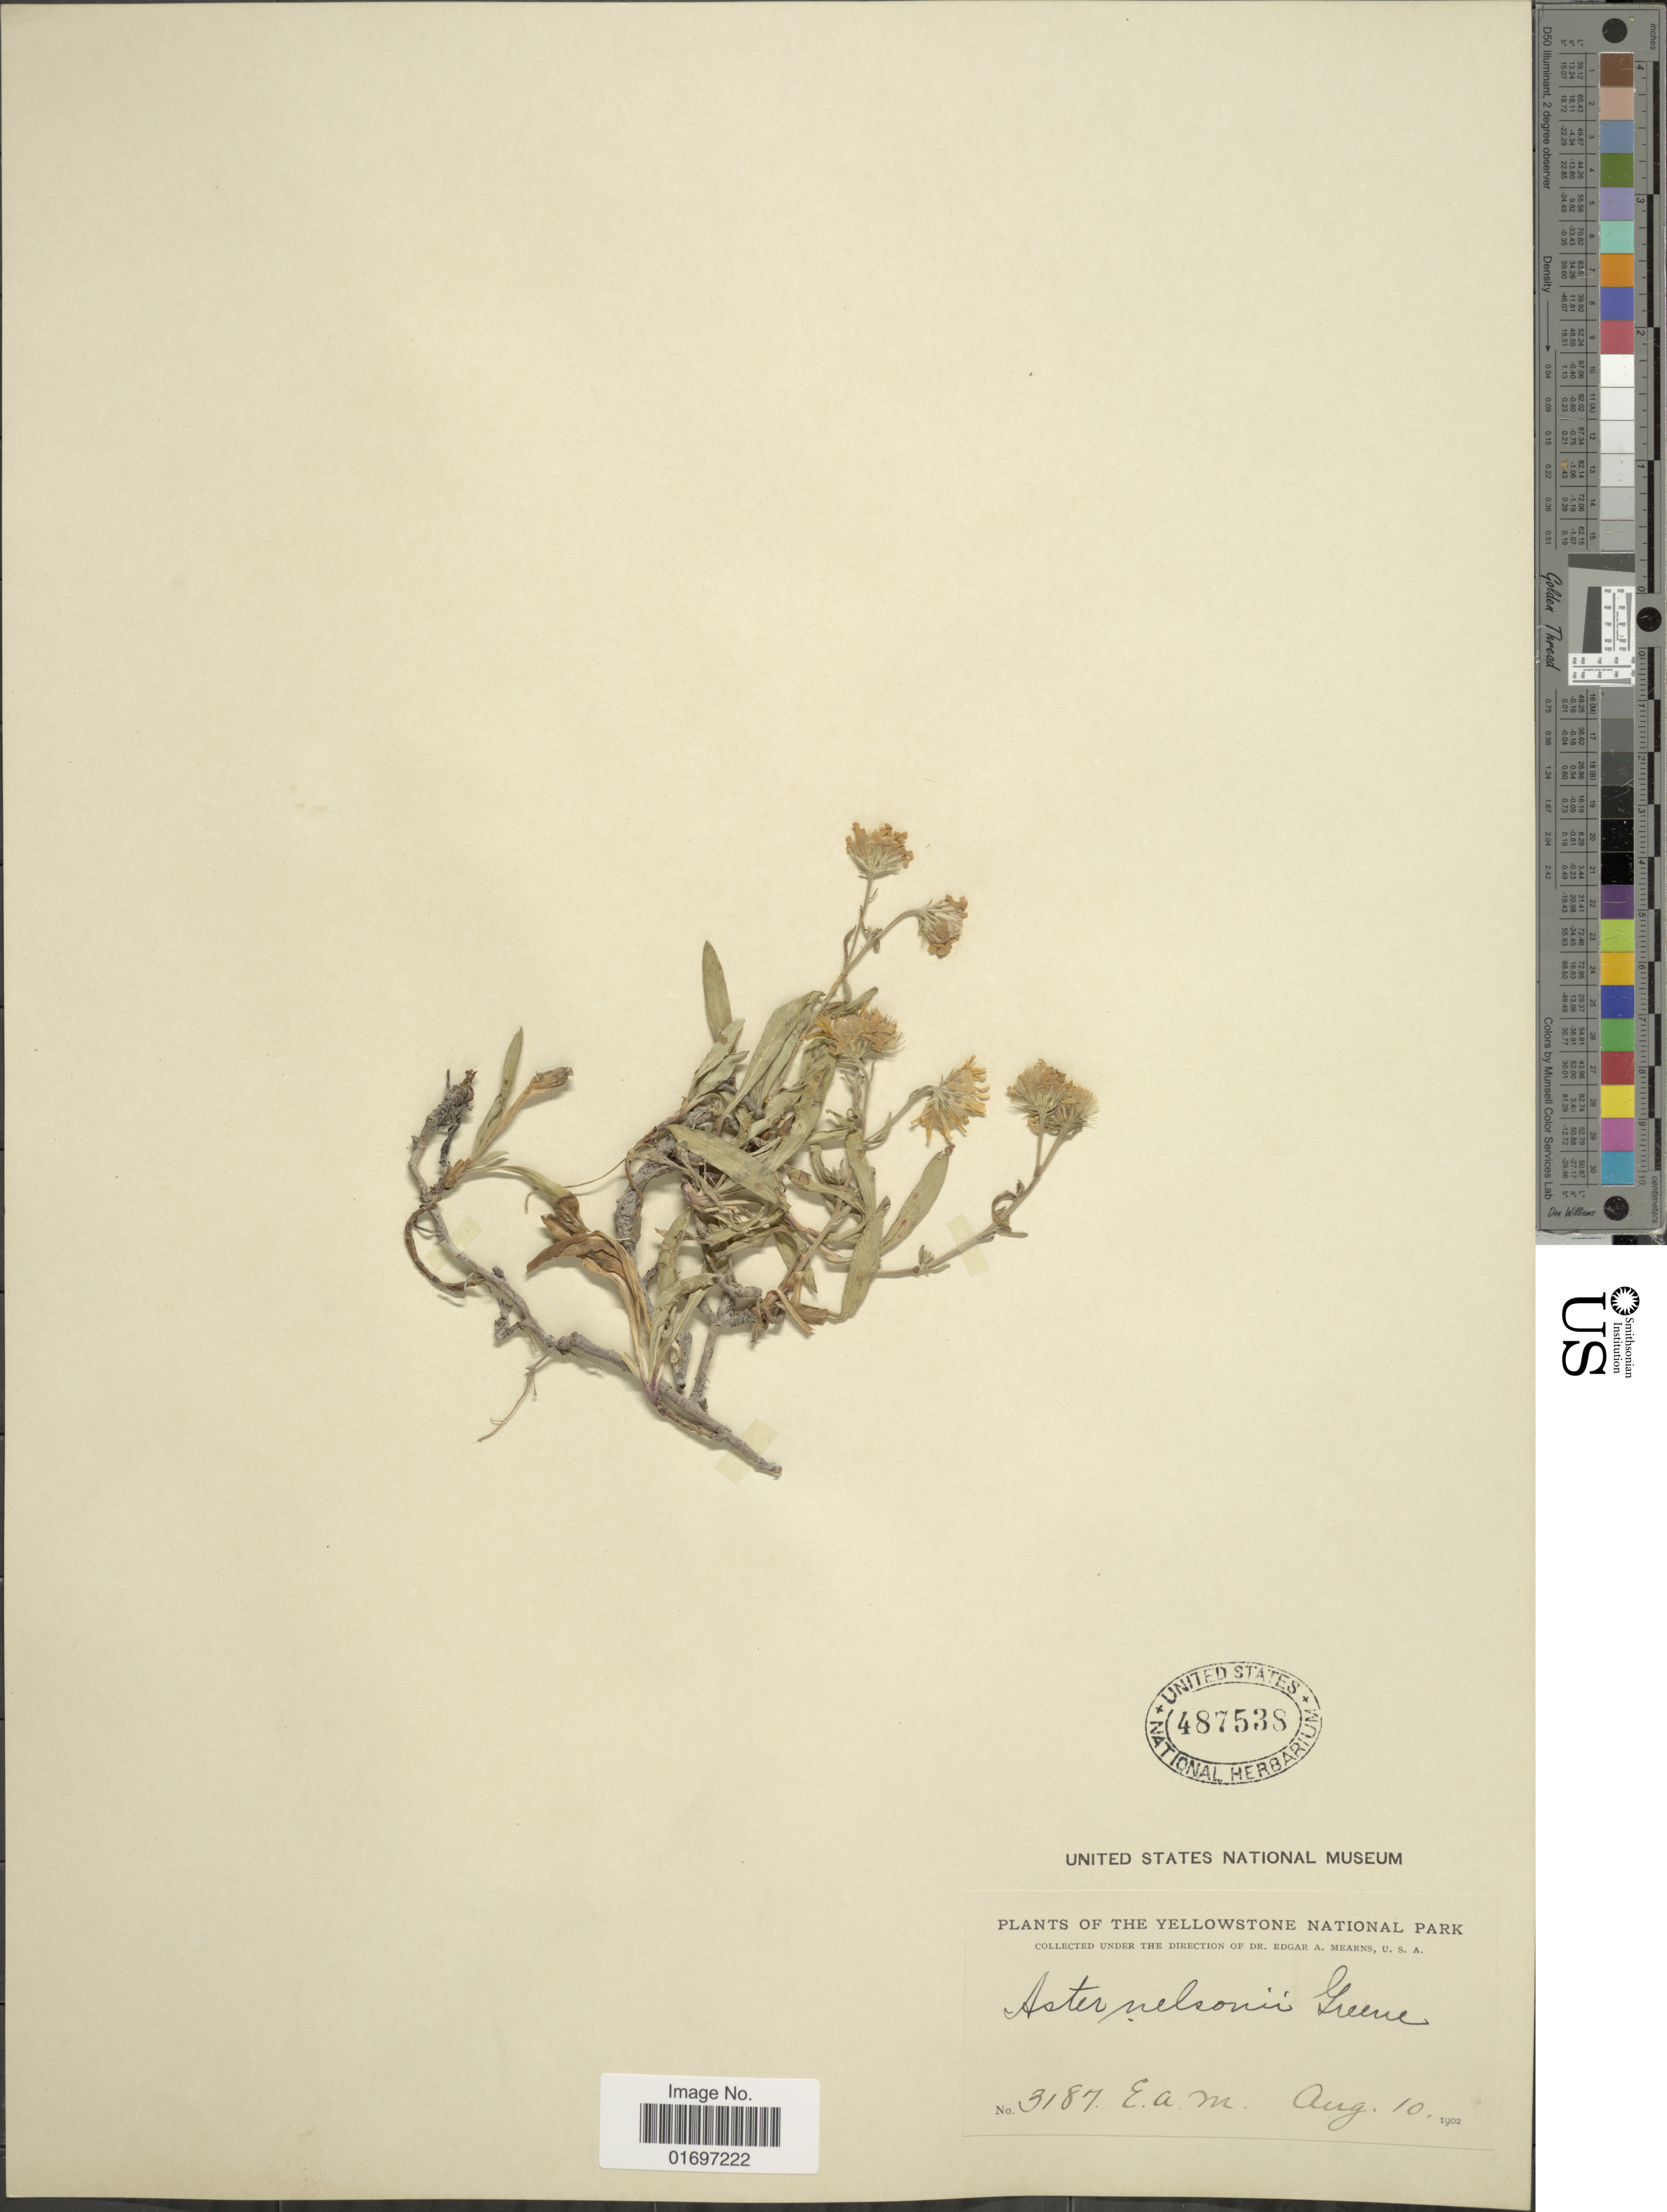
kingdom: Plantae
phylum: Tracheophyta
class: Magnoliopsida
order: Asterales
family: Asteraceae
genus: Symphyotrichum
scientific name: Symphyotrichum ascendens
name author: (Lindl.) G.L. Nesom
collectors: E. A. Mearns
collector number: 3187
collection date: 1902-08-10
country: United States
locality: Yellowstone National Park.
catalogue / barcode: US 487538